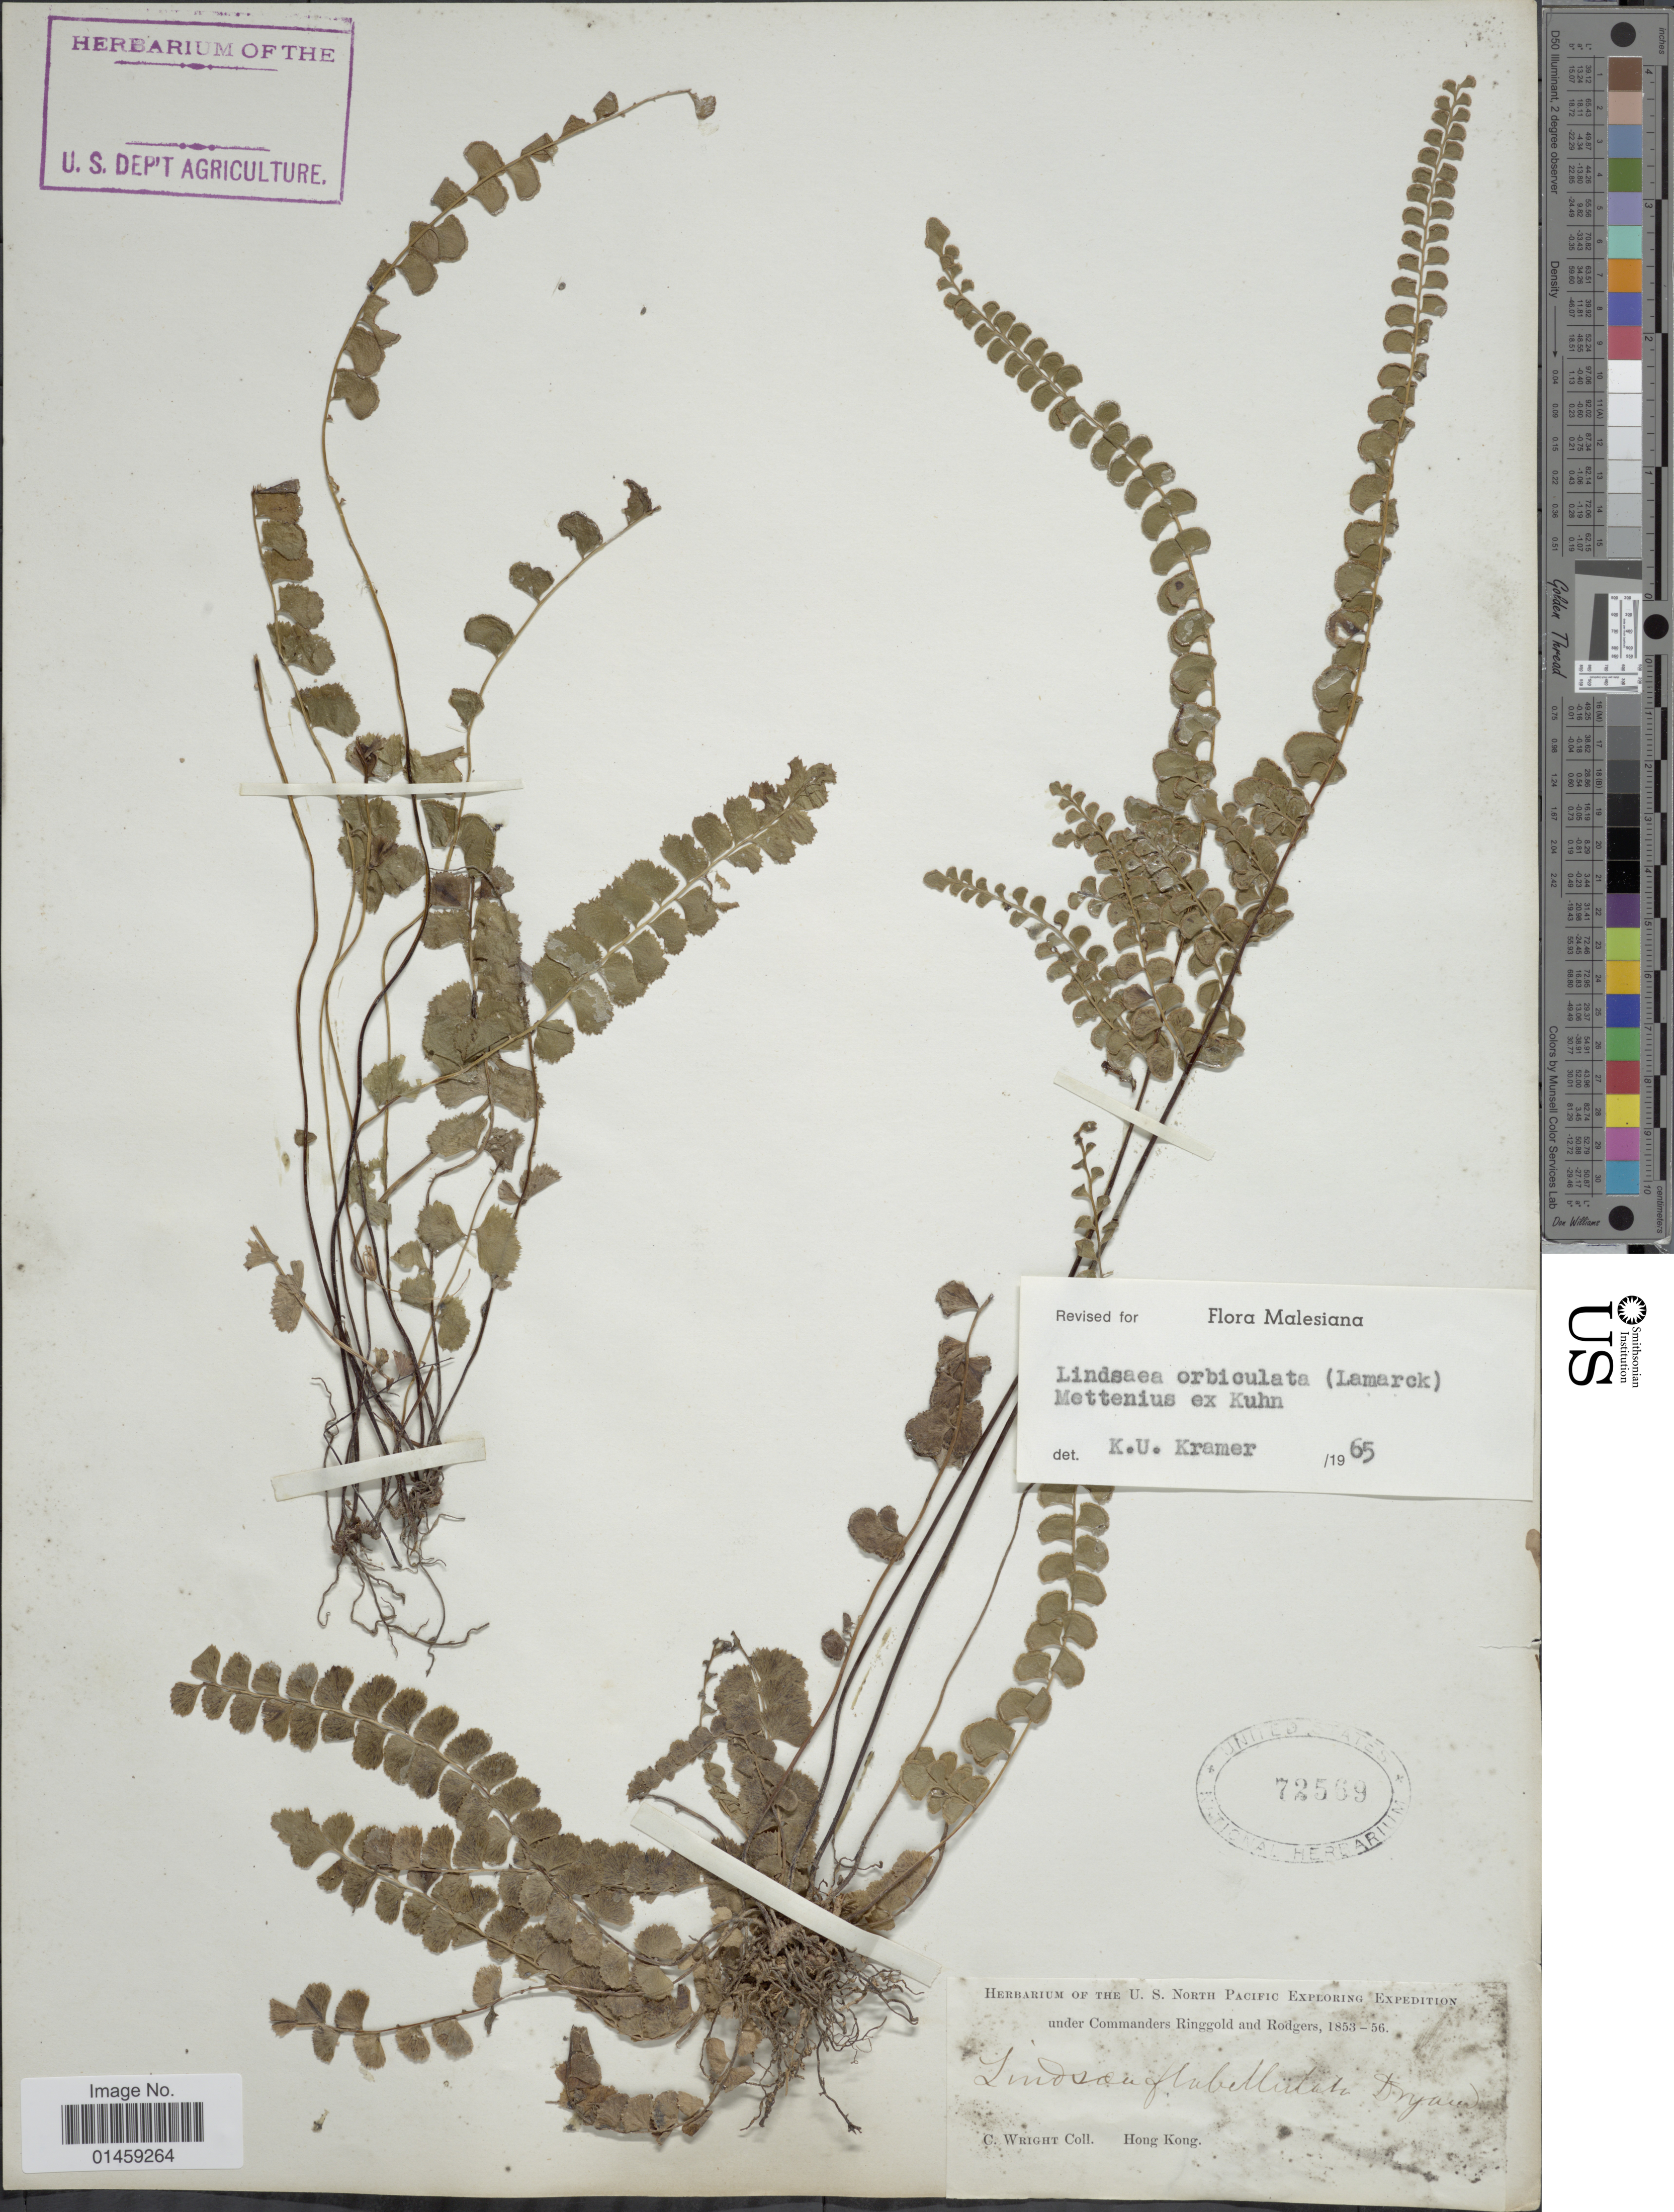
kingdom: Plantae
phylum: Tracheophyta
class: Polypodiopsida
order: Polypodiales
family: Lindsaeaceae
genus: Lindsaea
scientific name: Lindsaea orbiculata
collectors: C. Wright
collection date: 1853/1856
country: China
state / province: Hong Kong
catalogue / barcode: US 72569